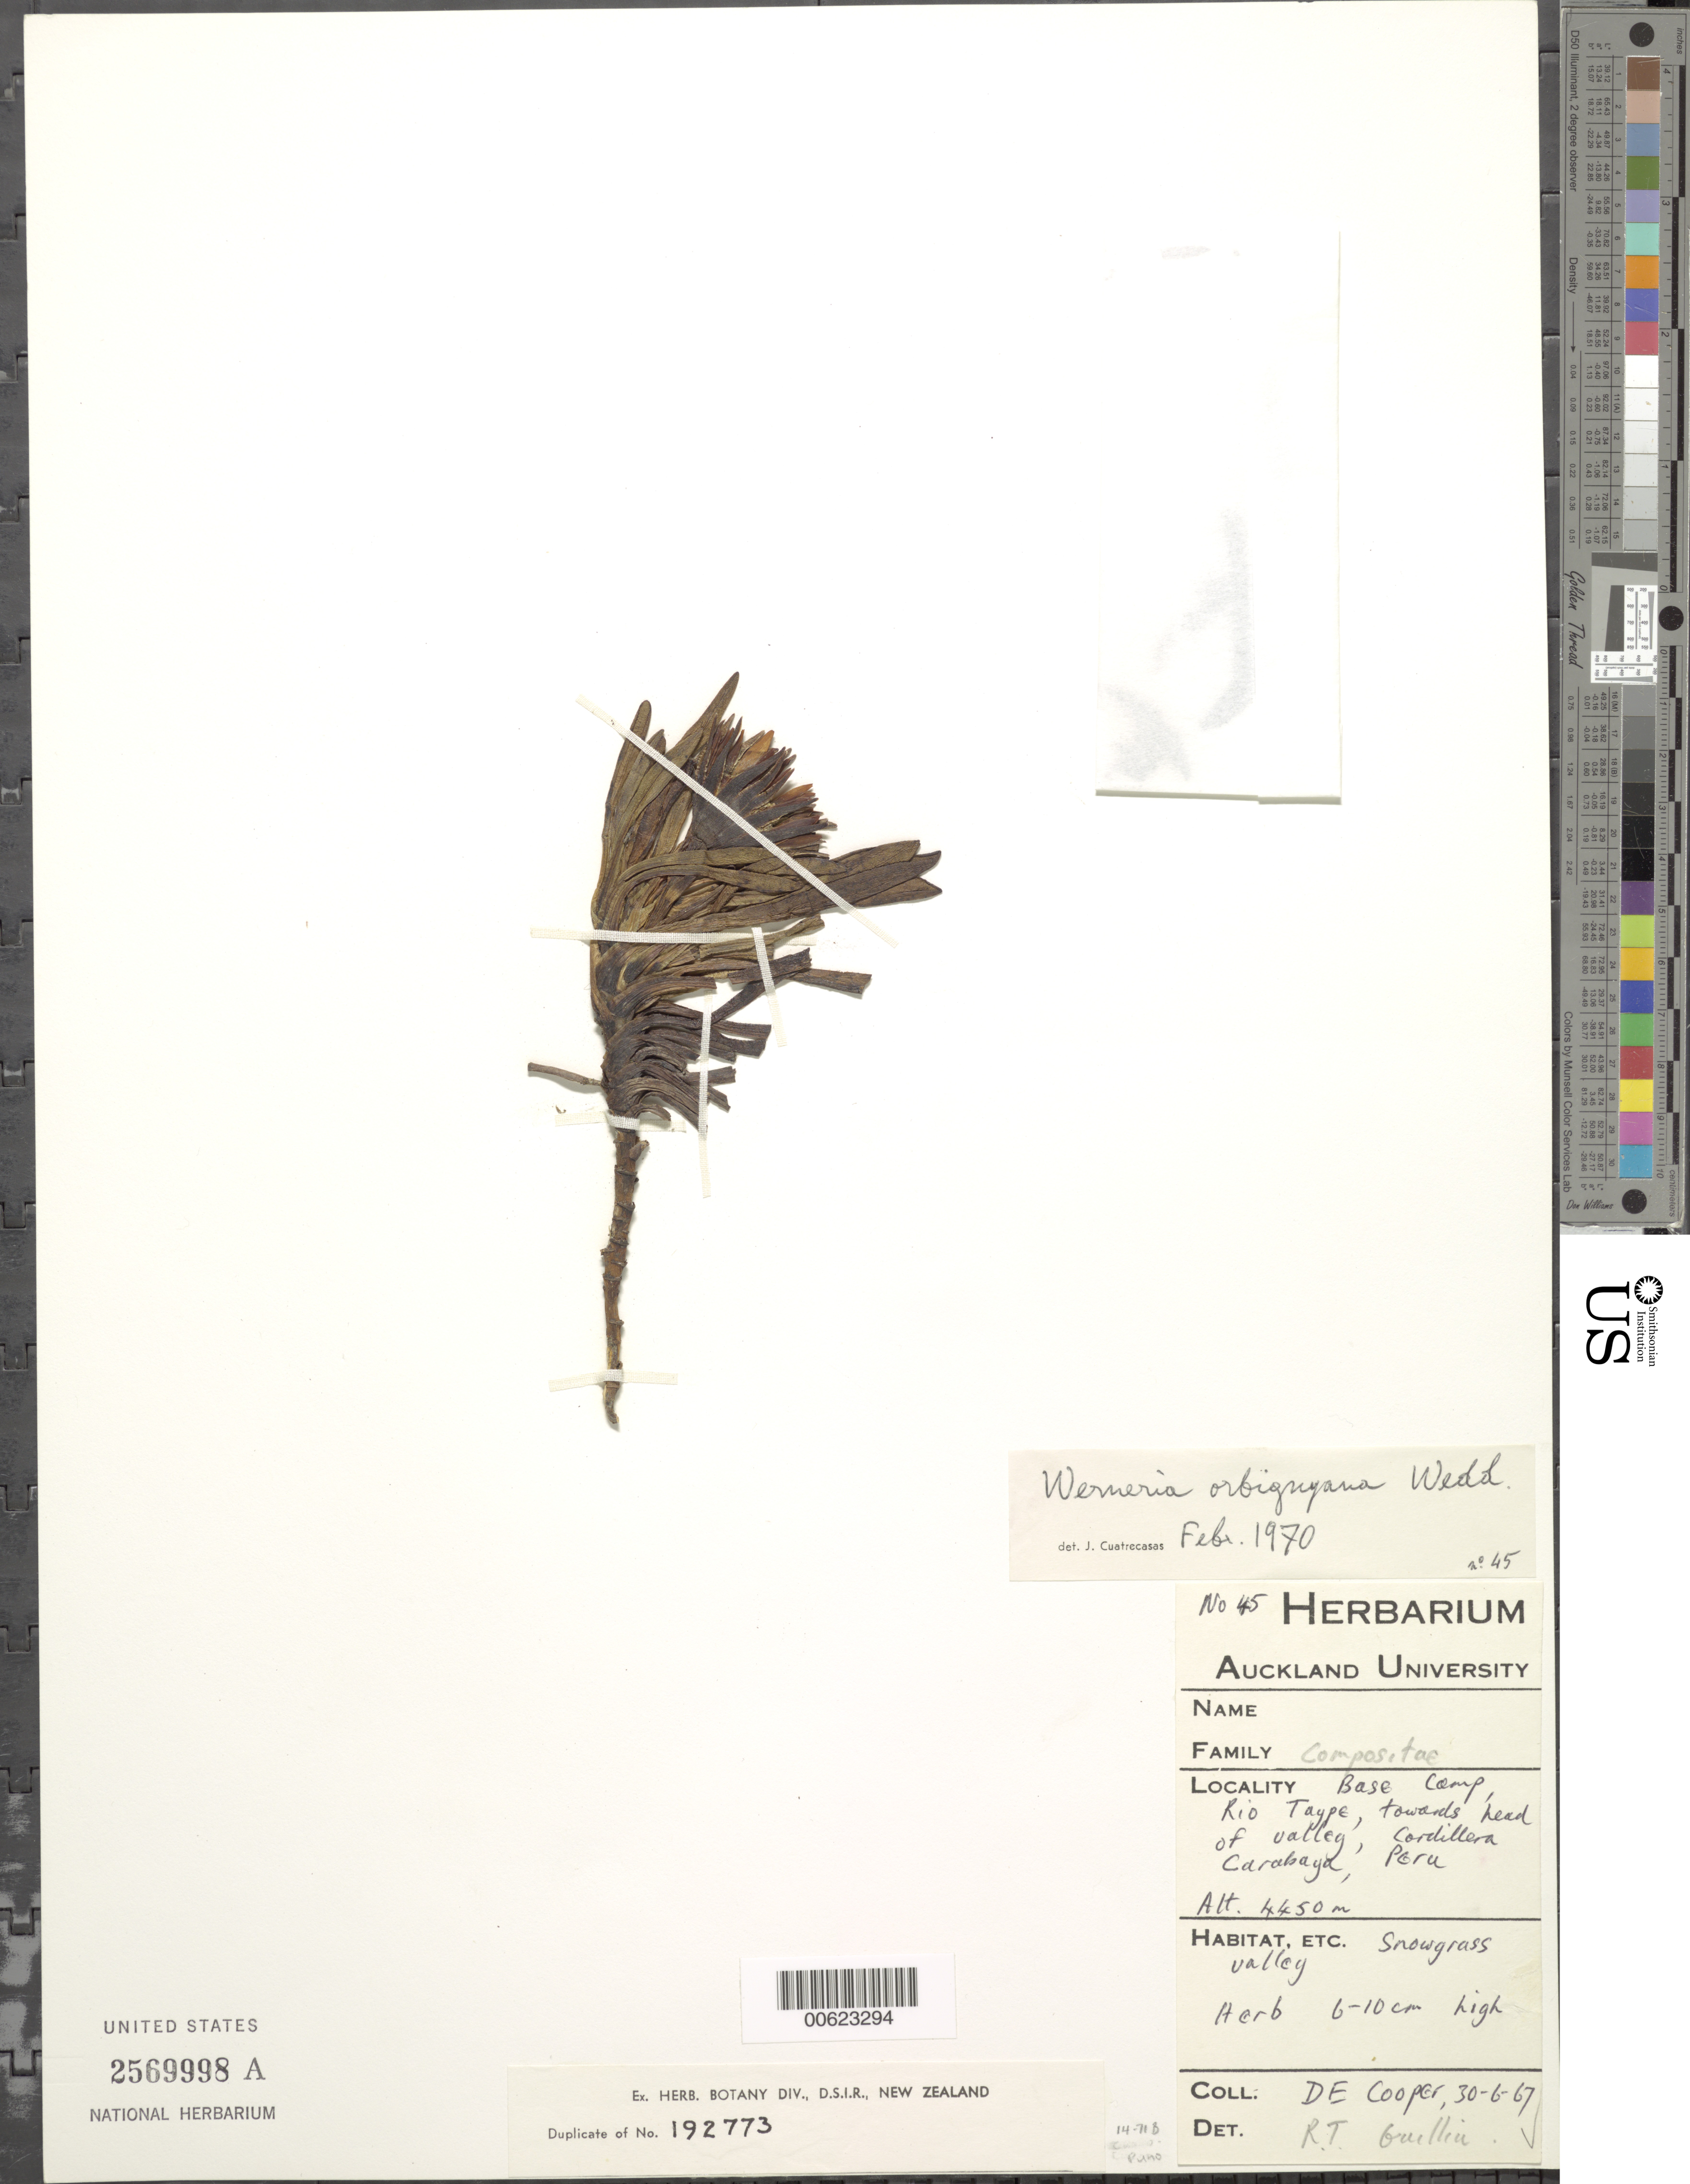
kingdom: Plantae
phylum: Tracheophyta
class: Magnoliopsida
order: Asterales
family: Asteraceae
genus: Werneria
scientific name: Werneria orbignyana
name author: Wedd.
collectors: D. E. Cooper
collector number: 45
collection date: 1967-06-30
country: Peru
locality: Rio Taype, Base camp, toward head of valley, Cord. Carabaya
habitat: Snowgrass valley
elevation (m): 4450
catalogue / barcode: US 2569998A